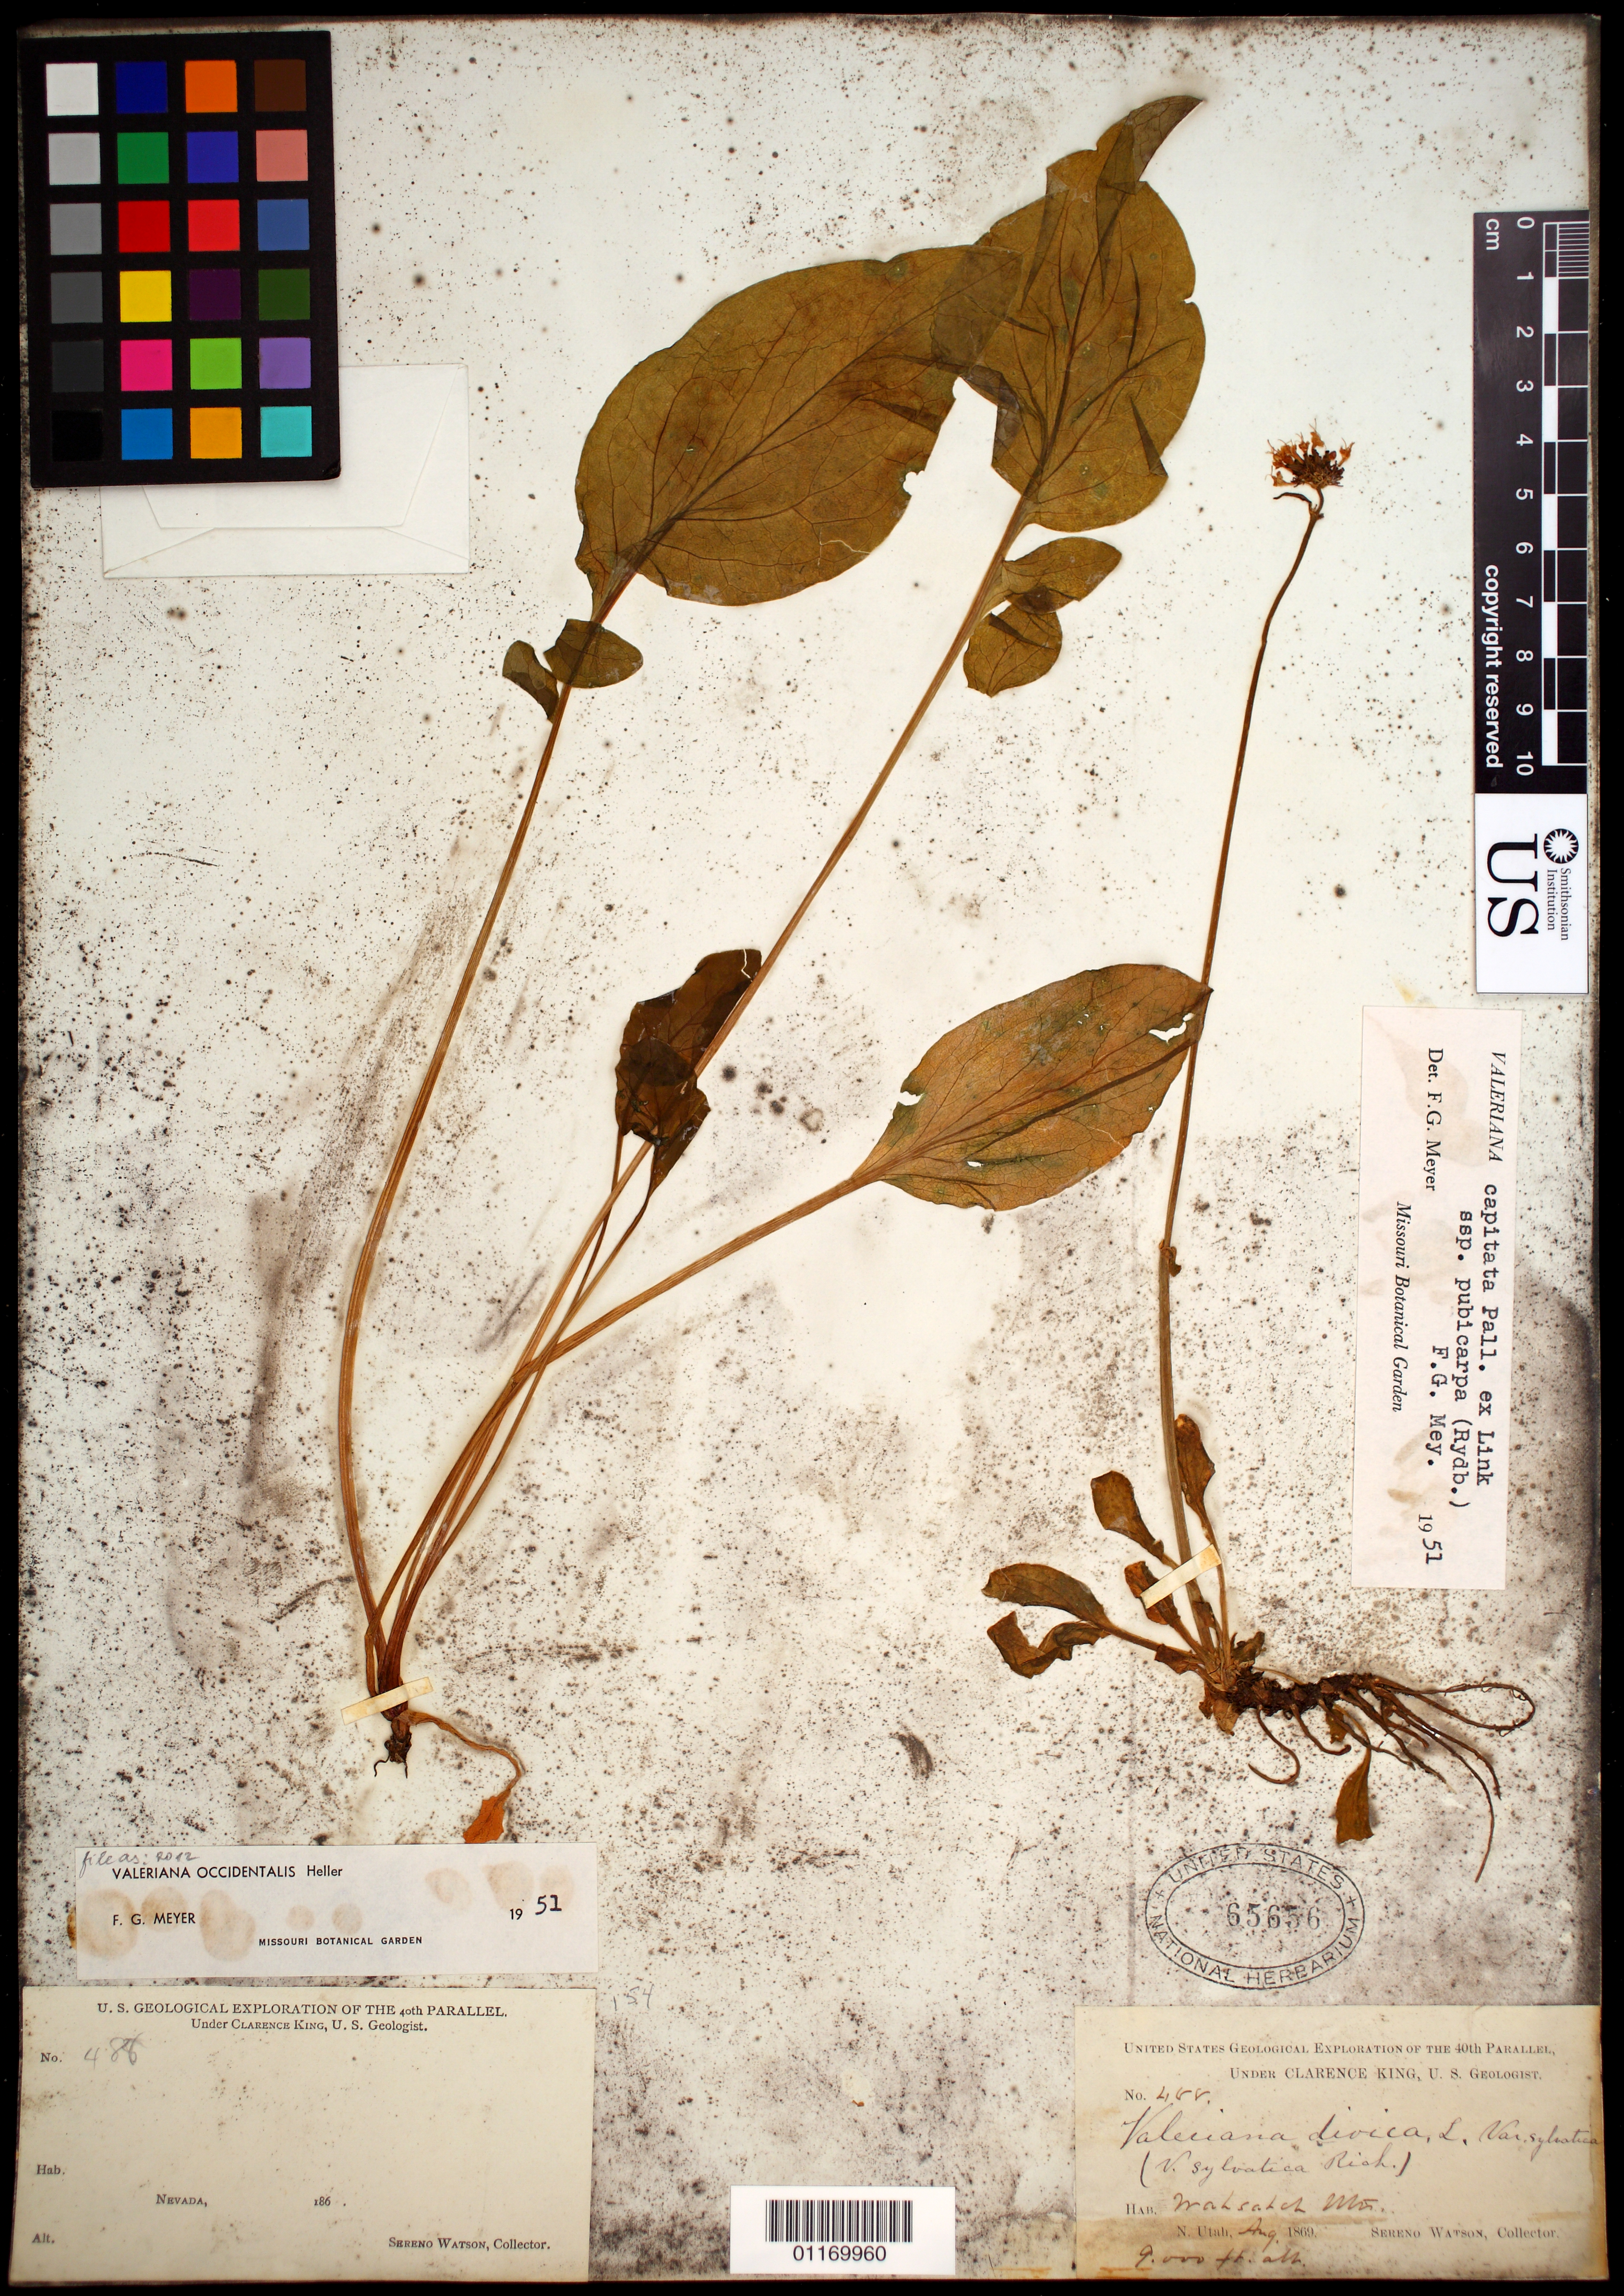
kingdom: Plantae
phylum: Tracheophyta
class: Magnoliopsida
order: Dipsacales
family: Caprifoliaceae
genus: Valeriana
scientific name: Valeriana occidentalis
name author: A. Heller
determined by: Meyer, F. G.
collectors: S. Watson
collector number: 488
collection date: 1869-08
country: United States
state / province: Utah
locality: Wasatch Mts.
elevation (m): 2743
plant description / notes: There is a second label( col# 488), S. Watson as acollector, Us Geological Exploration of the 40th Parallel, Nevada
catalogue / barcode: US 65656